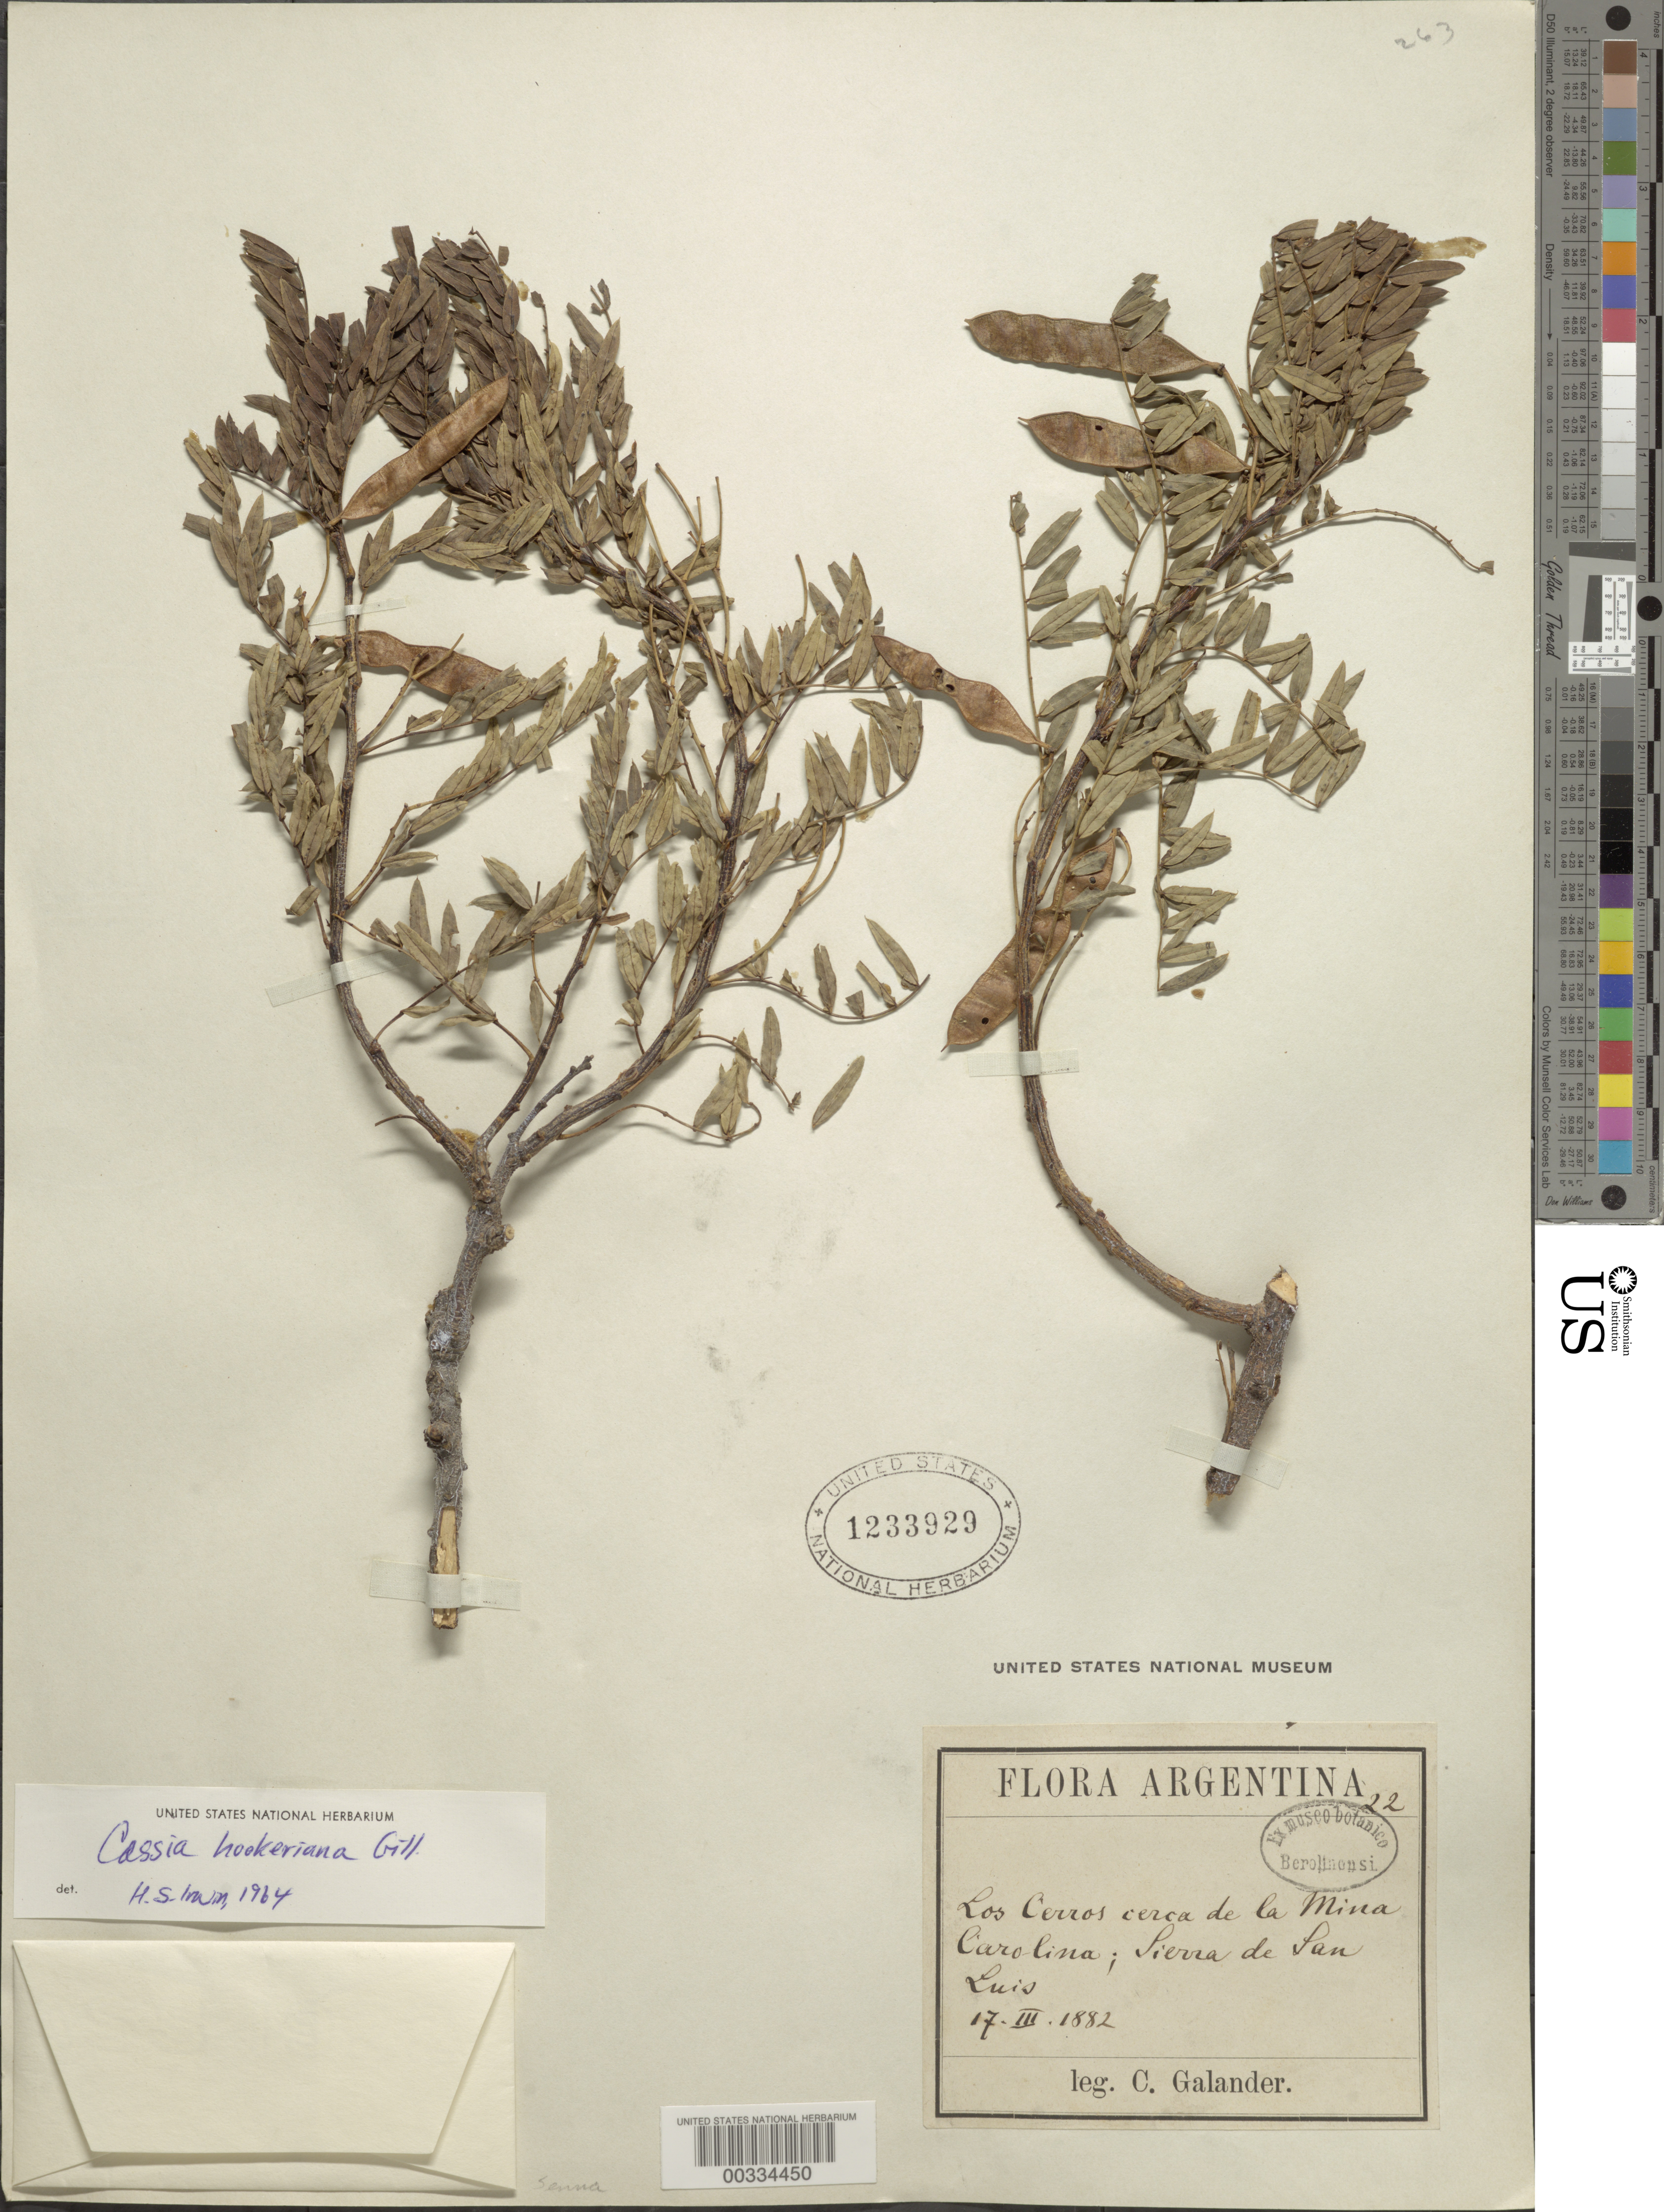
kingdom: Plantae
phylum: Tracheophyta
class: Magnoliopsida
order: Fabales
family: Fabaceae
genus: Senna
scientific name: Senna hookeriana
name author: Vatke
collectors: C. Galander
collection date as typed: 17 Mar 1882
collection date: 1882-03-17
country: Argentina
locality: Ca of la Mina Carolina; Sierra de San Luis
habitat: Cerros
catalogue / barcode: US 1233929